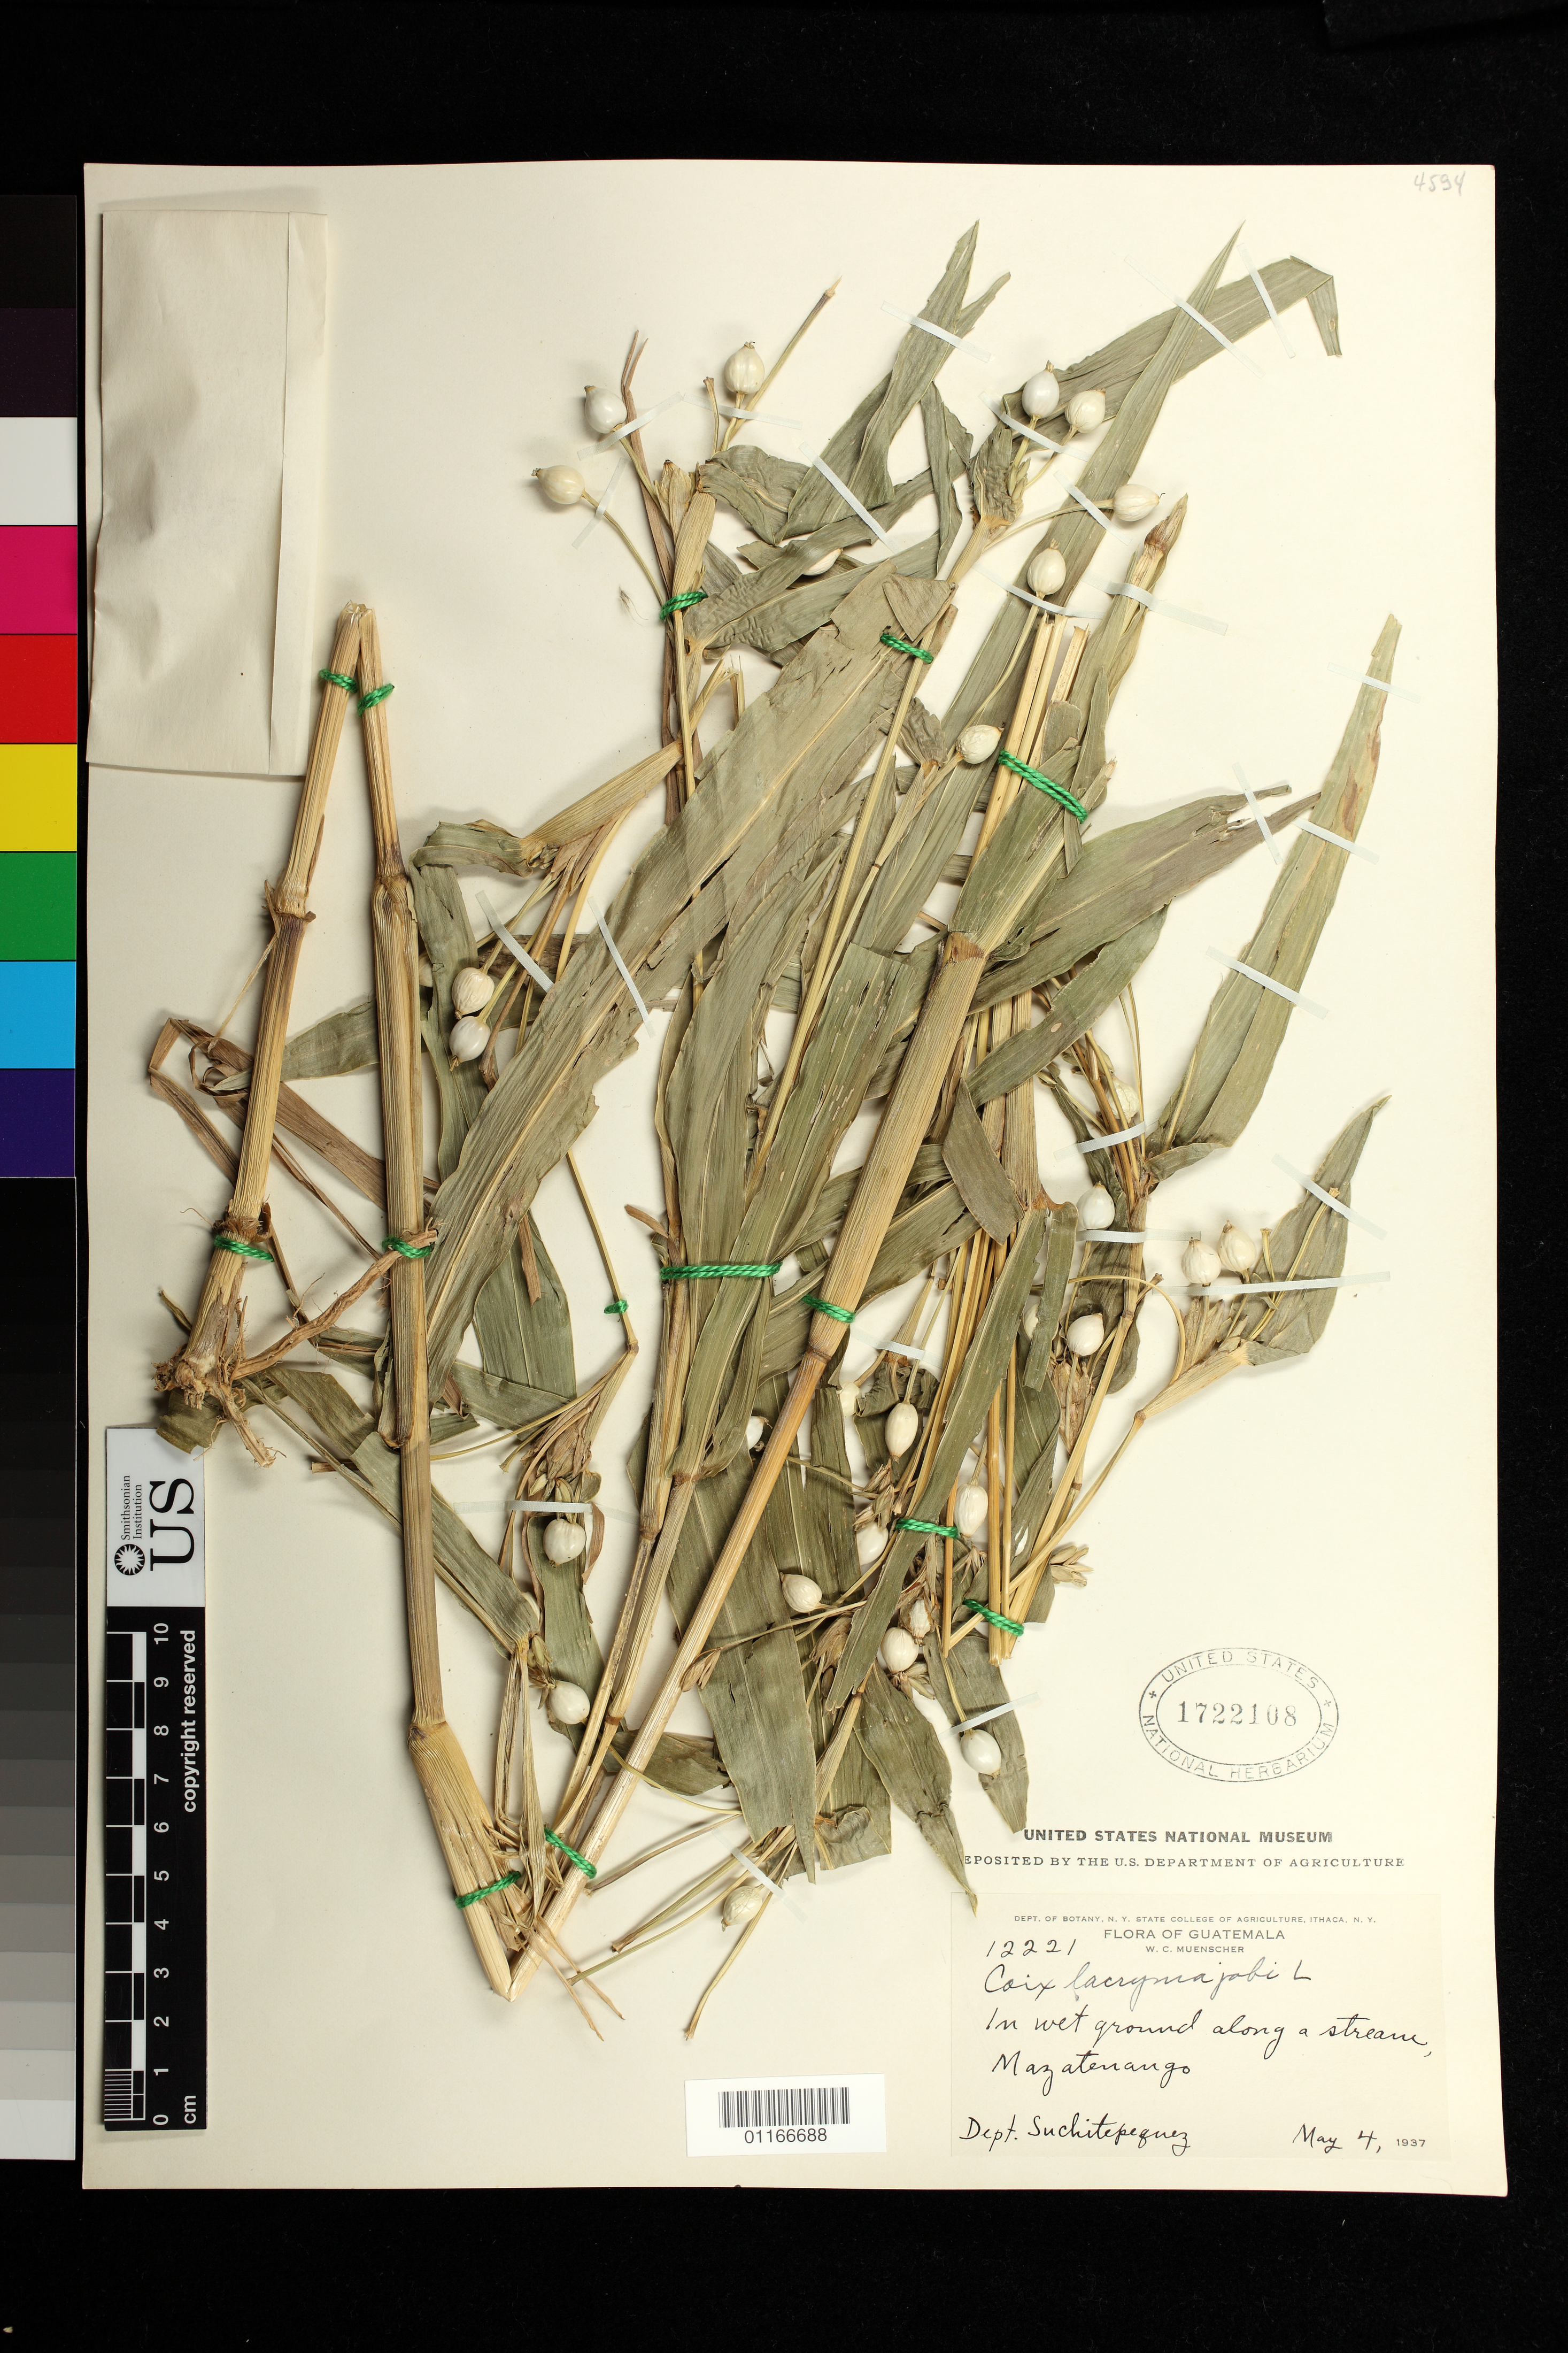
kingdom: Plantae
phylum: Tracheophyta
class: Liliopsida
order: Poales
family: Poaceae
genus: Coix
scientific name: Coix lacryma-jobi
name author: L.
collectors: W. Muenscher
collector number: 12221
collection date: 1937-05-04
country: Guatemala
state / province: Suchitepéquez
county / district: Mazatenango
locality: Mazatenango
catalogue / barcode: US 1722108